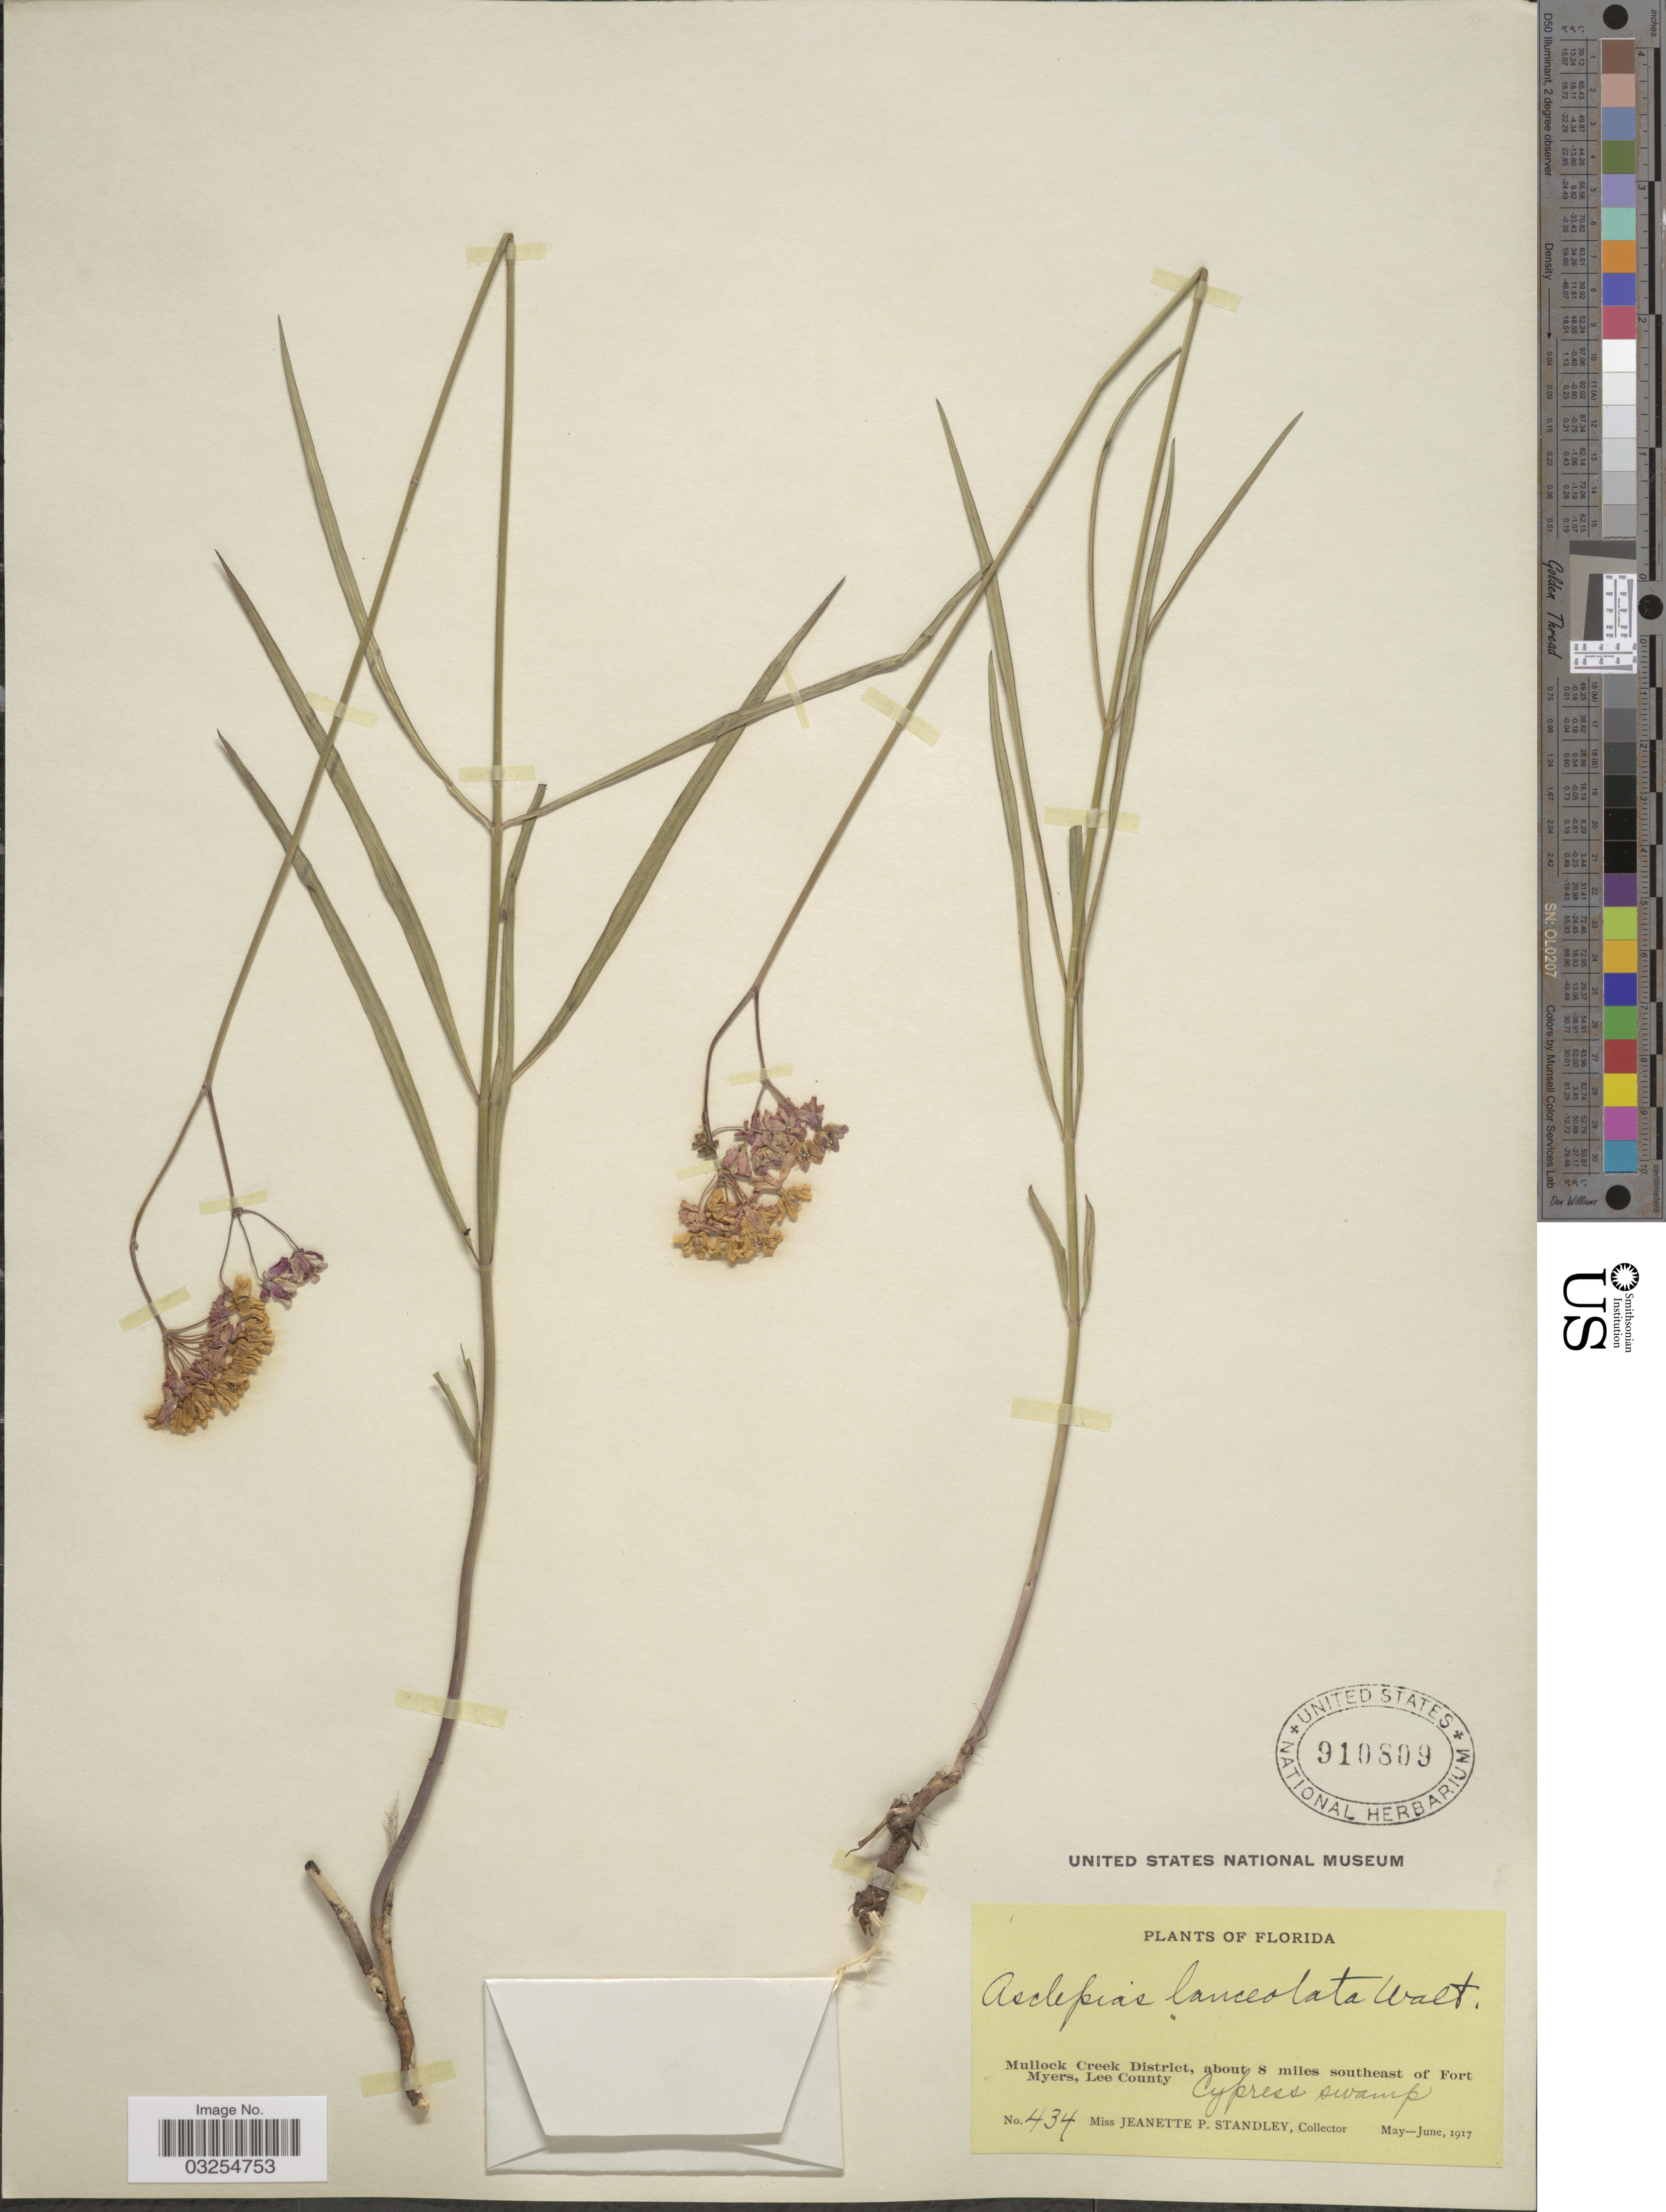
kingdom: Plantae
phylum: Tracheophyta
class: Magnoliopsida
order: Gentianales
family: Apocynaceae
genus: Asclepias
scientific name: Asclepias lanceolata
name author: Walter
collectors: J. P. Standley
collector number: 434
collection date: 1917-05/1917-06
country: United States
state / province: Florida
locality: Mullock Creek District, about 8 miles southeast of Fort Myers, Lee County. Cypress swamp.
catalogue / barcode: US 910809